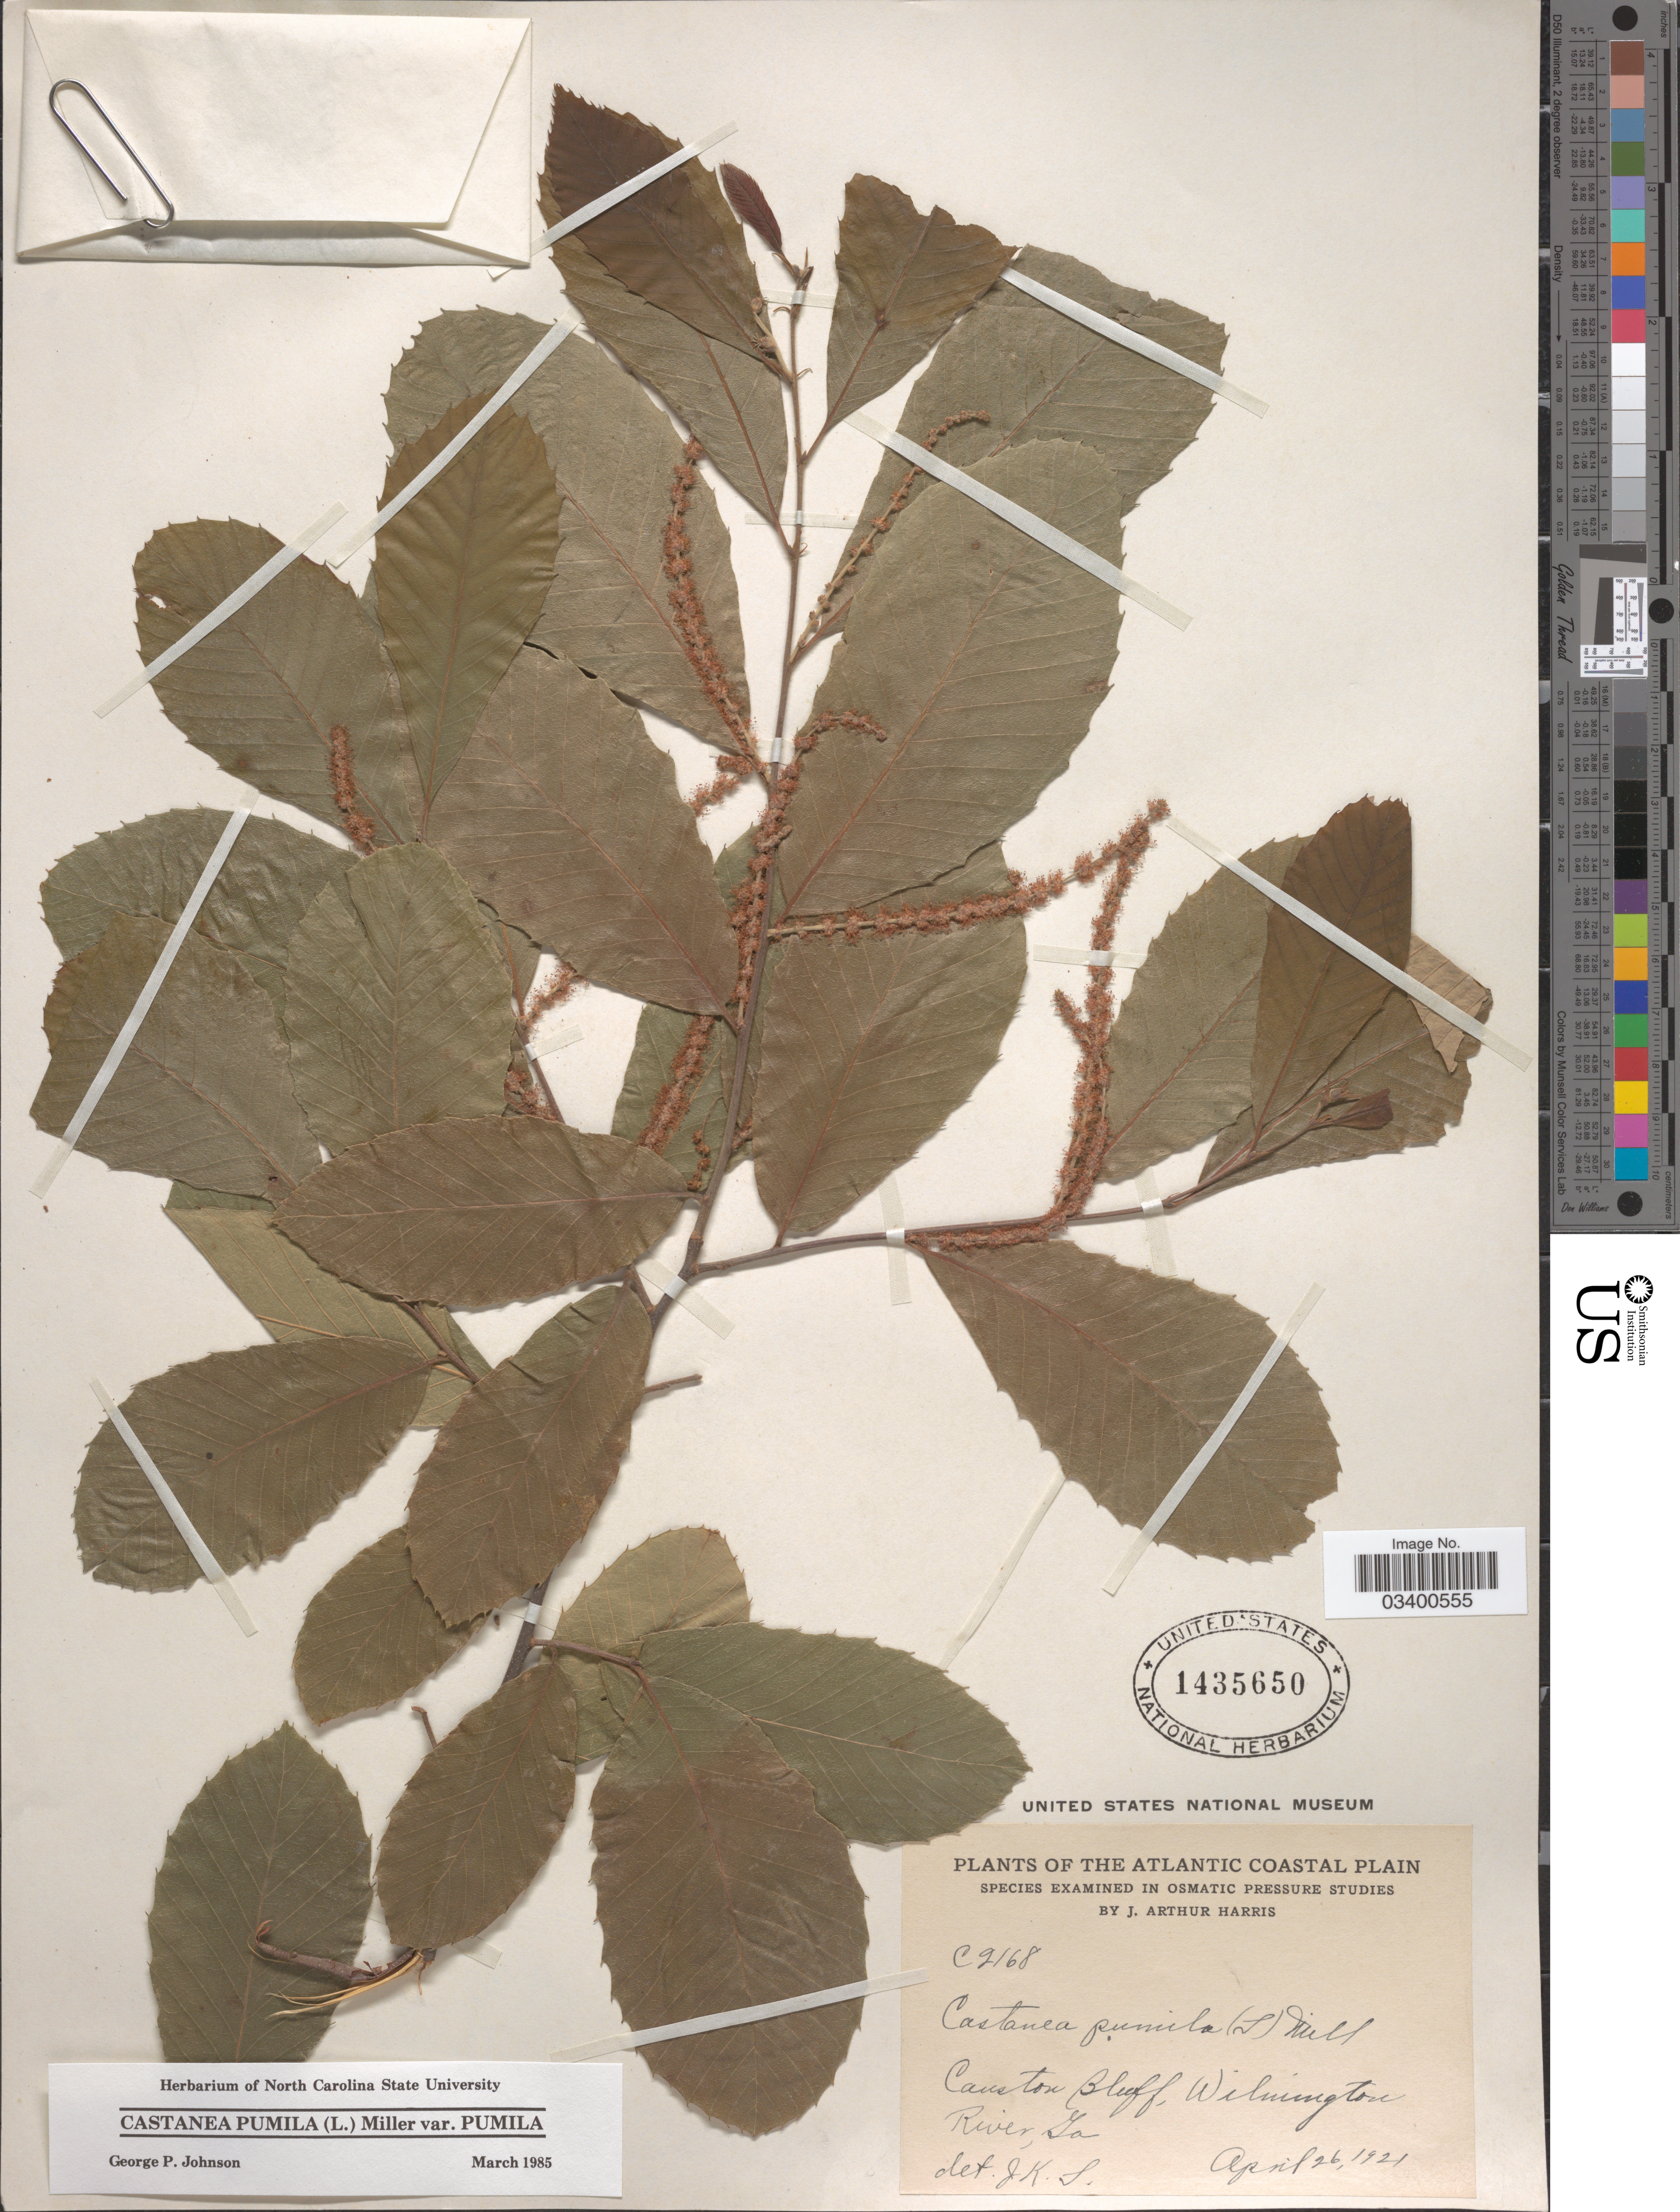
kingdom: Plantae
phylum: Tracheophyta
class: Magnoliopsida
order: Fagales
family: Fagaceae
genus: Castanea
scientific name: Castanea pumila var. pumila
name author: (L.) Mill.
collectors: J. A. Harris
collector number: C2168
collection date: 1921-04-26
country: United States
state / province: Georgia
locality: The Atlantic Coastal Plain. Canston Bluff, Wilmington River.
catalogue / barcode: US 1435650